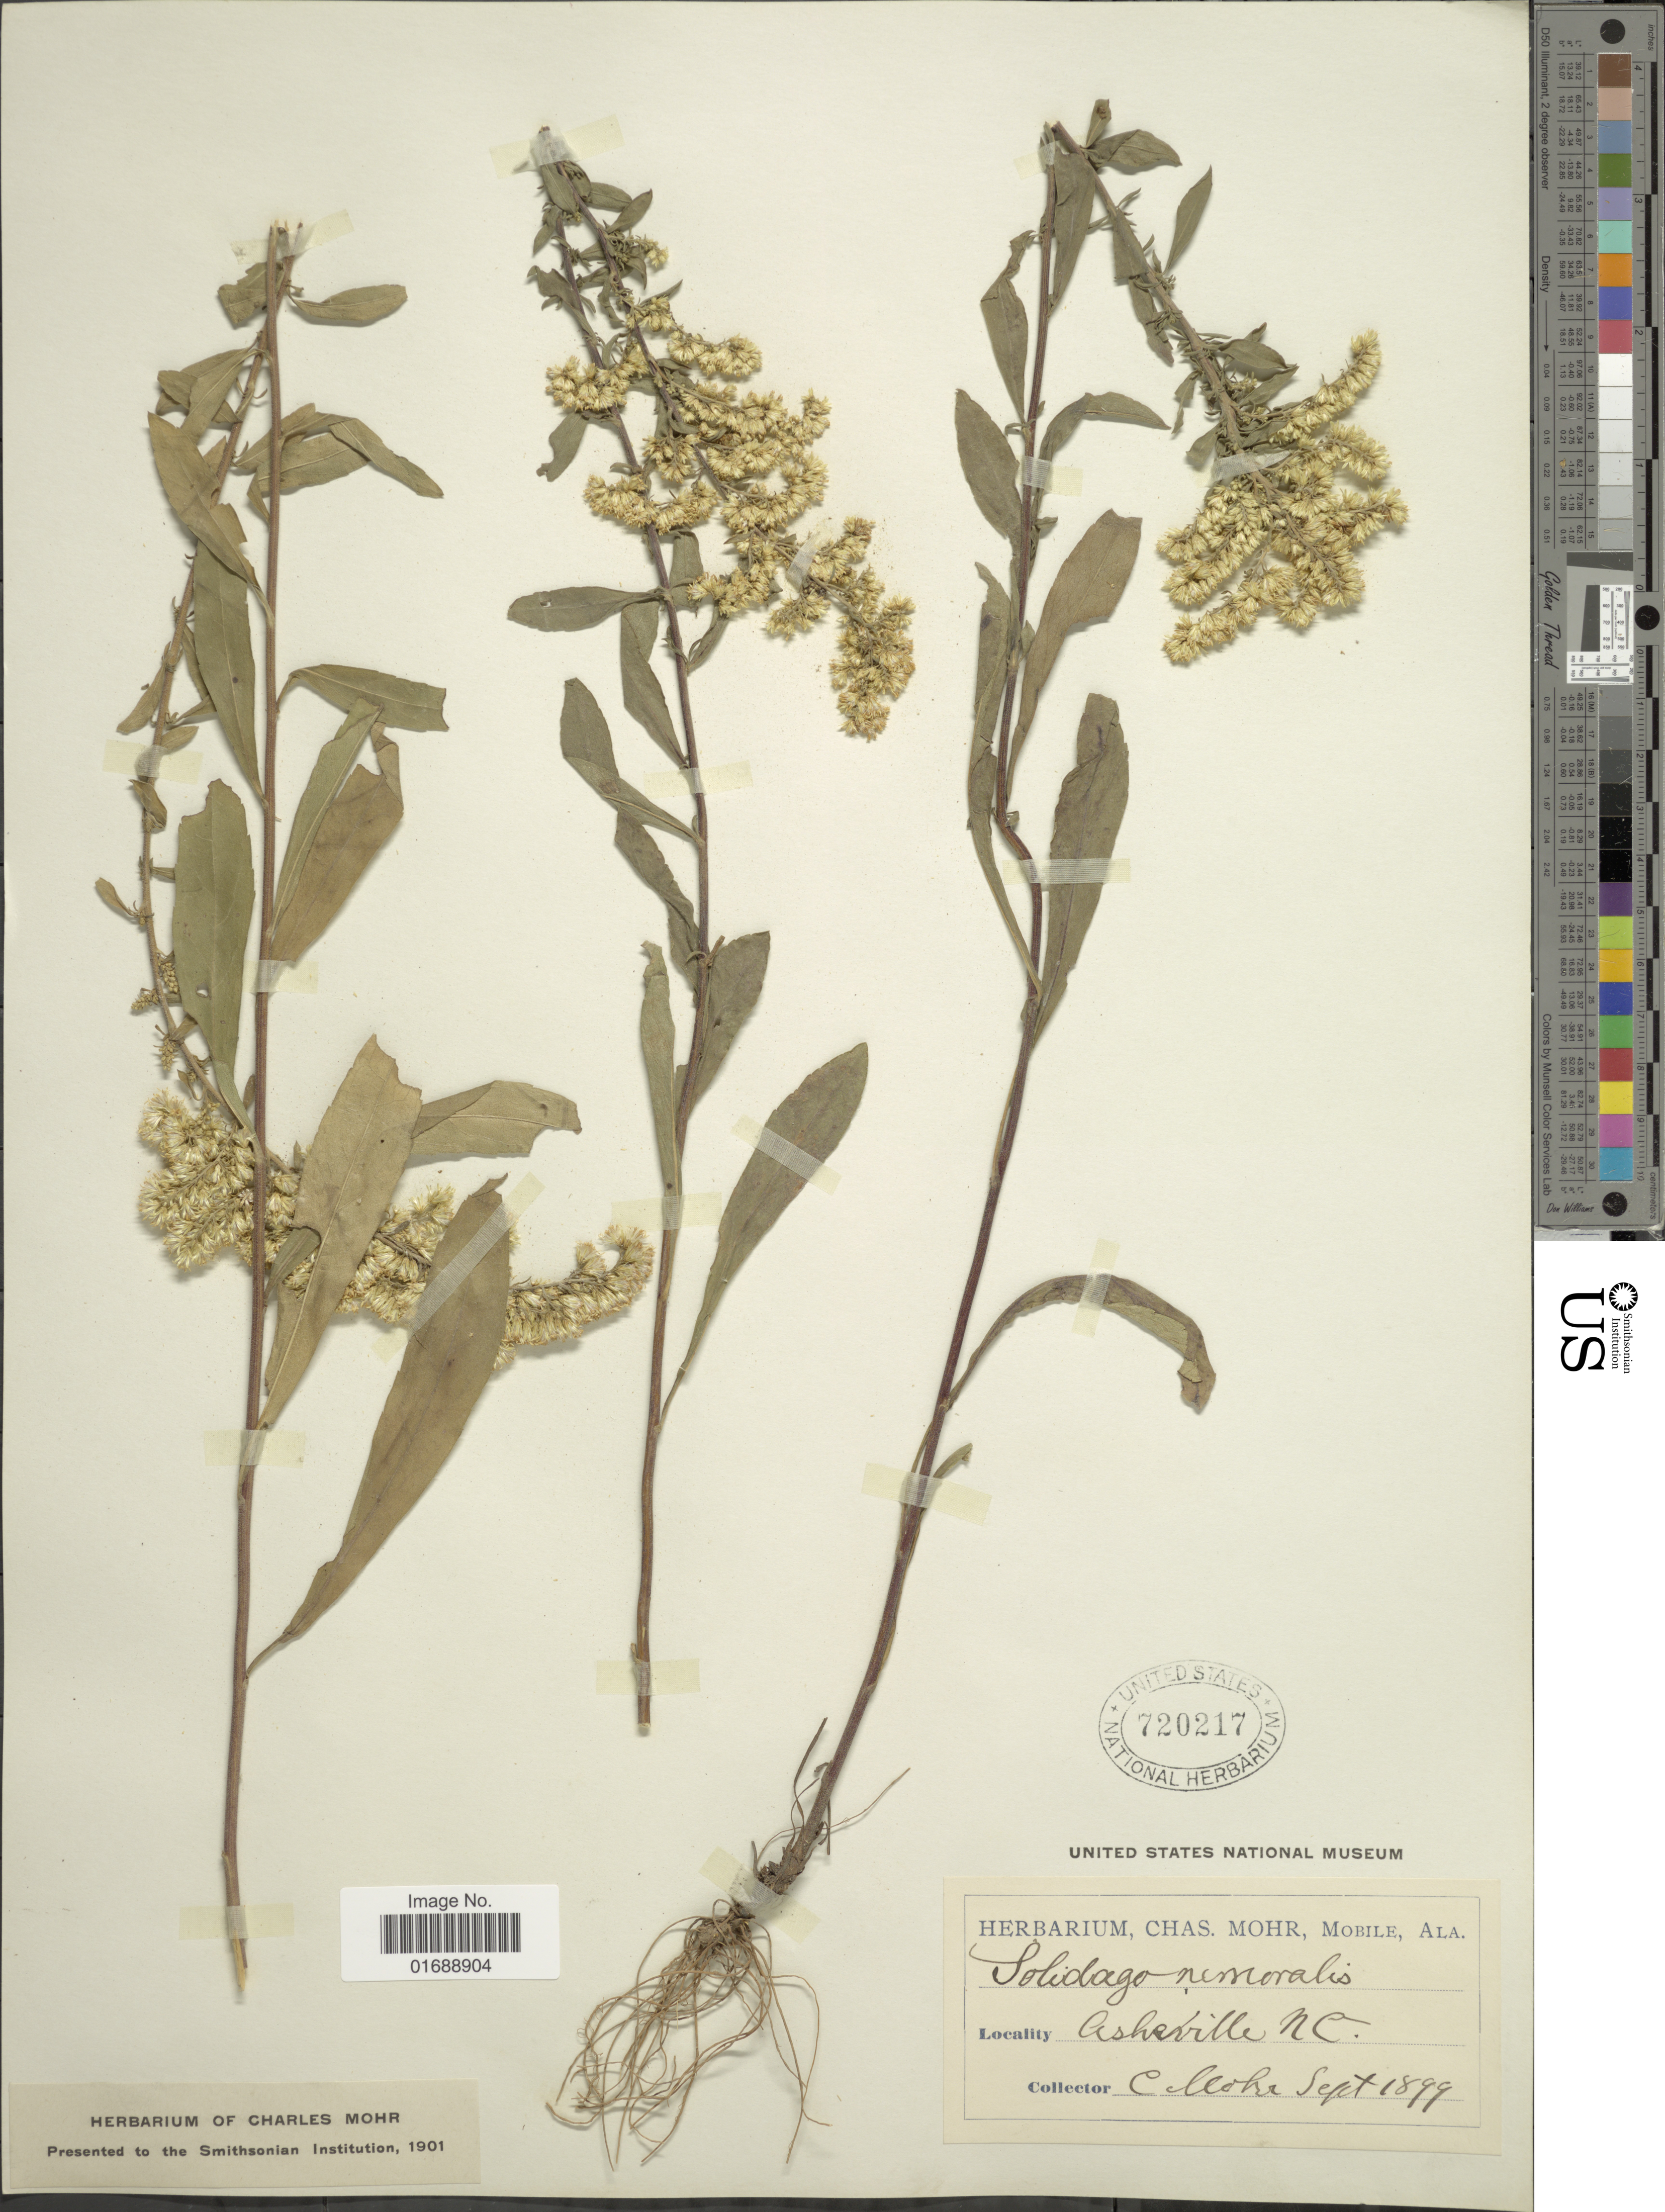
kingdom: Plantae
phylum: Tracheophyta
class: Magnoliopsida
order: Asterales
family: Asteraceae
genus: Solidago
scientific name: Solidago nemoralis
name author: Aiton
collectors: Mohr, C. T. (herbarium)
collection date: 1899-09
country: United States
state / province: North Carolina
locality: Asheville NC.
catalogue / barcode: US 720217